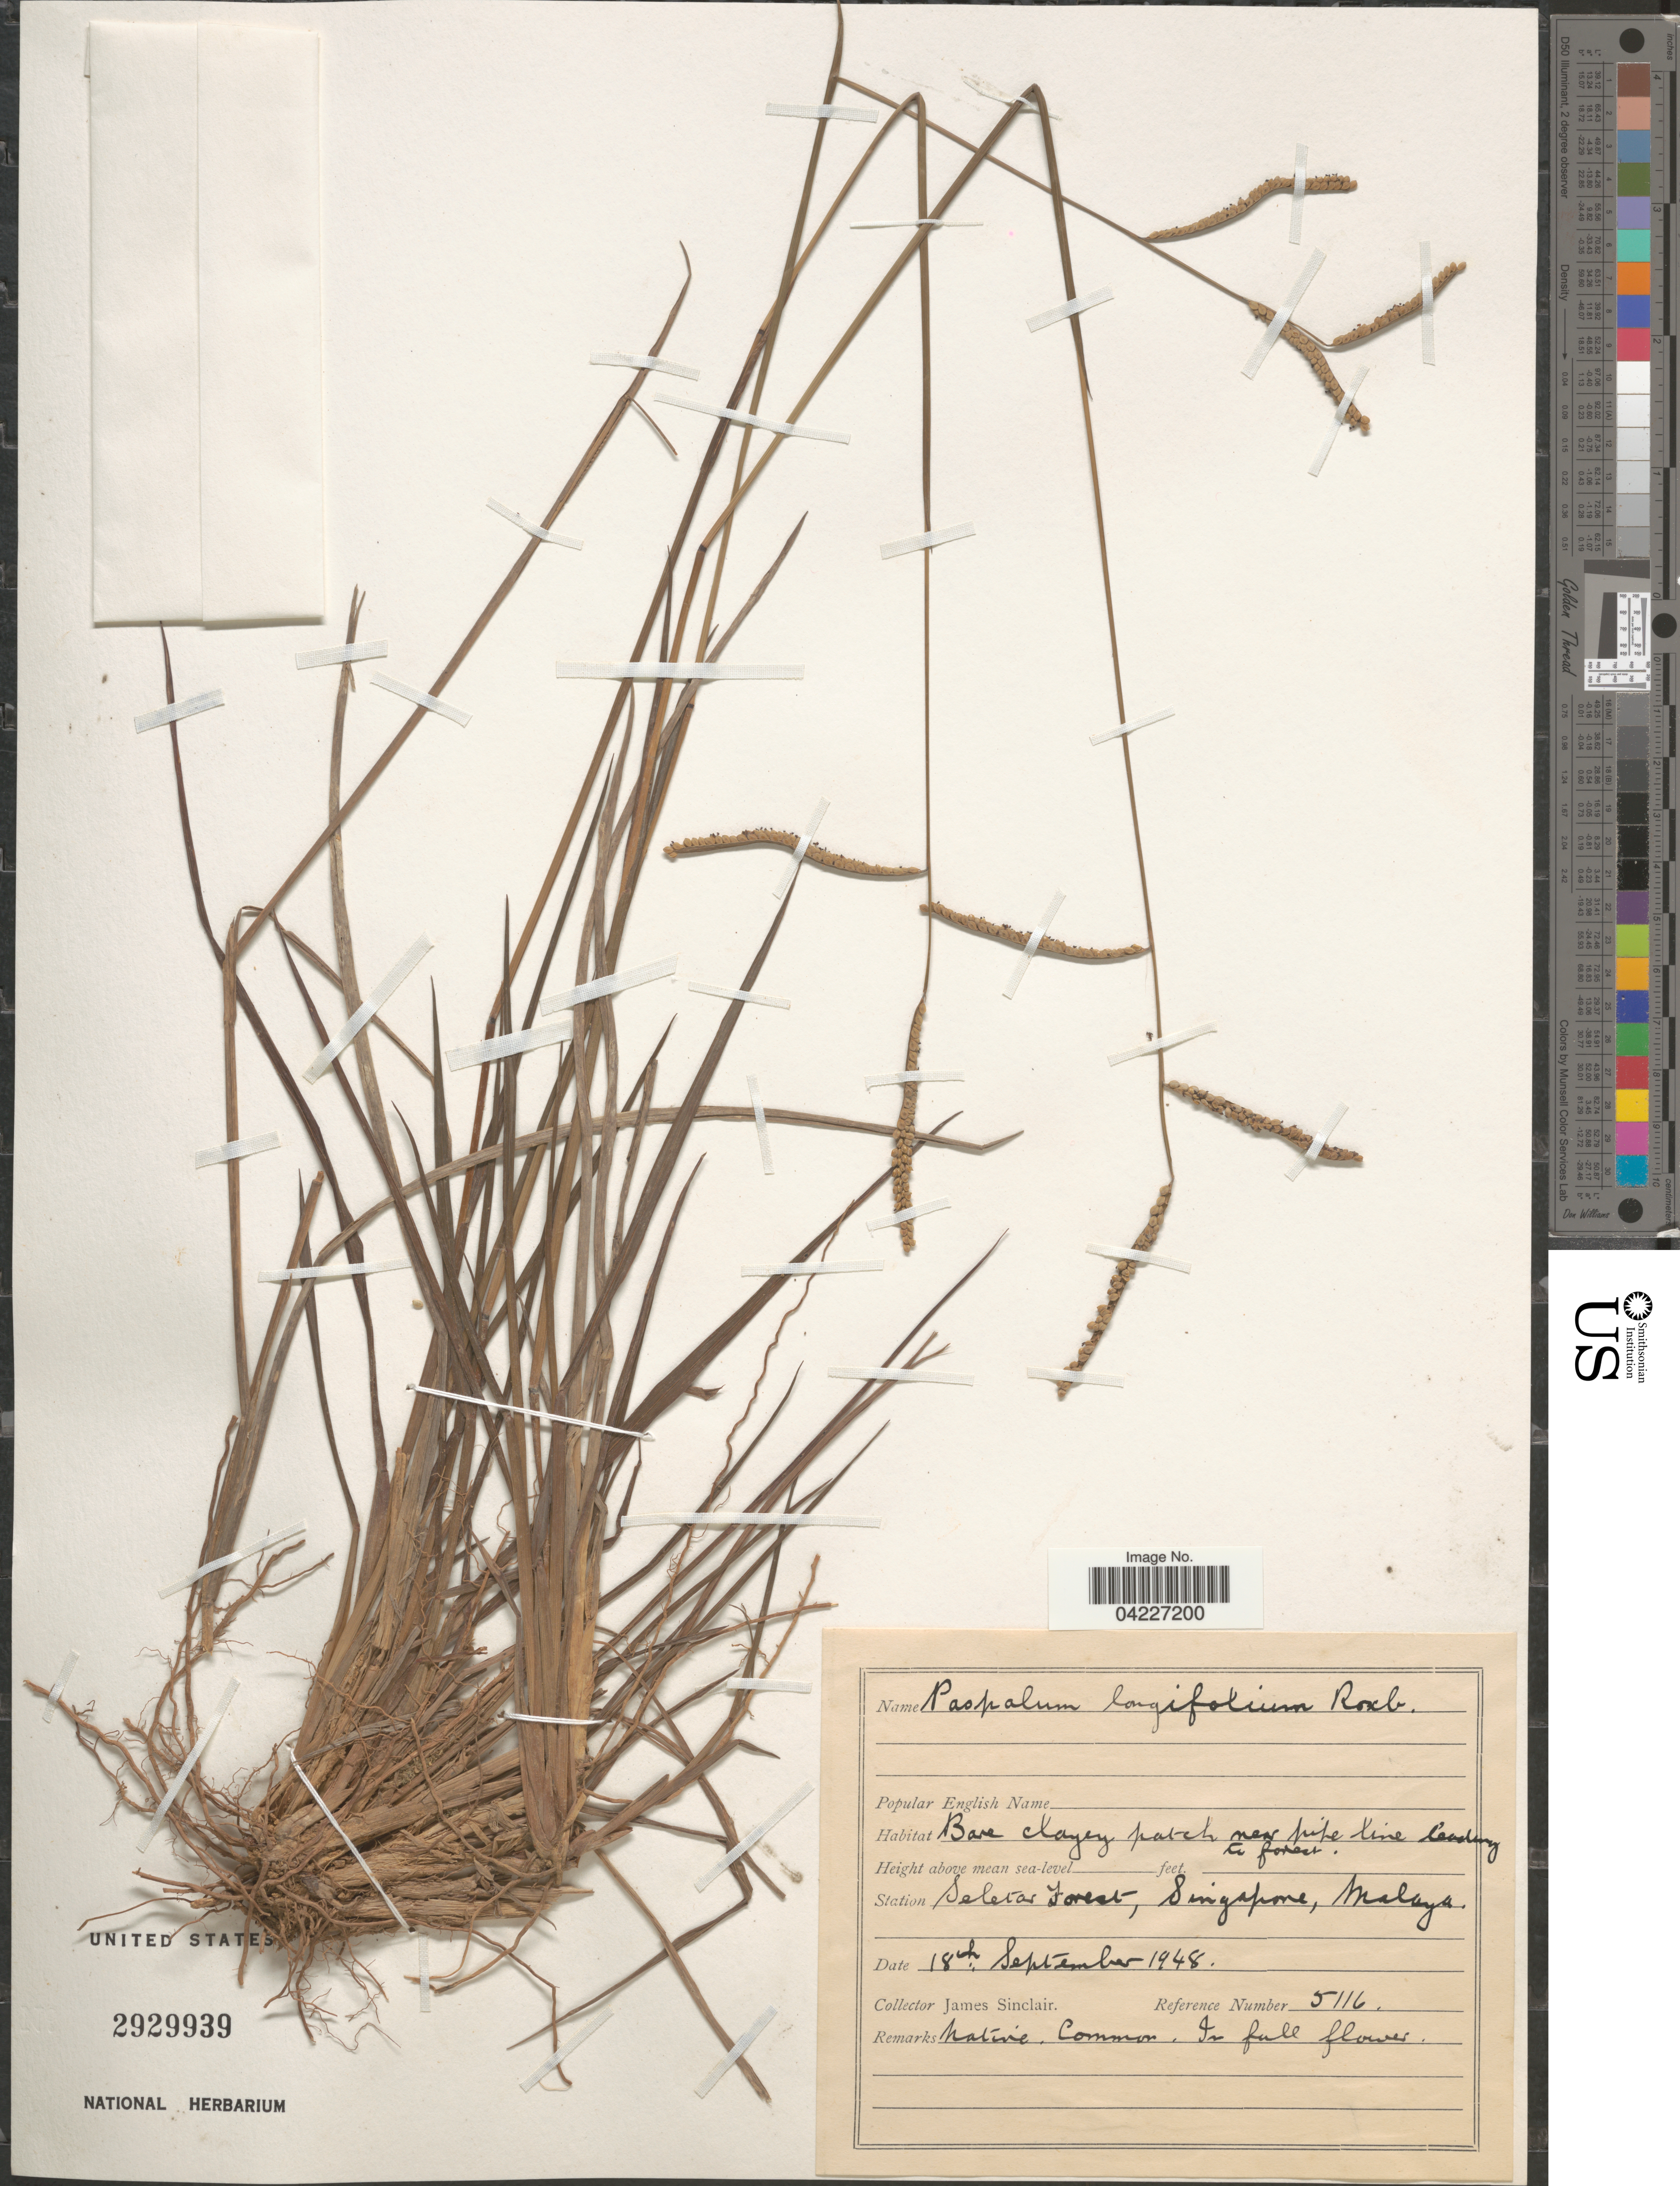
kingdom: Plantae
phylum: Tracheophyta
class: Liliopsida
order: Poales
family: Poaceae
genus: Paspalum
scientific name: Paspalum longifolium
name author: Roxb.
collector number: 5116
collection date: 1948-09-18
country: Singapore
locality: Seletas Forest, Malaya.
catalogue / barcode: US 2929939